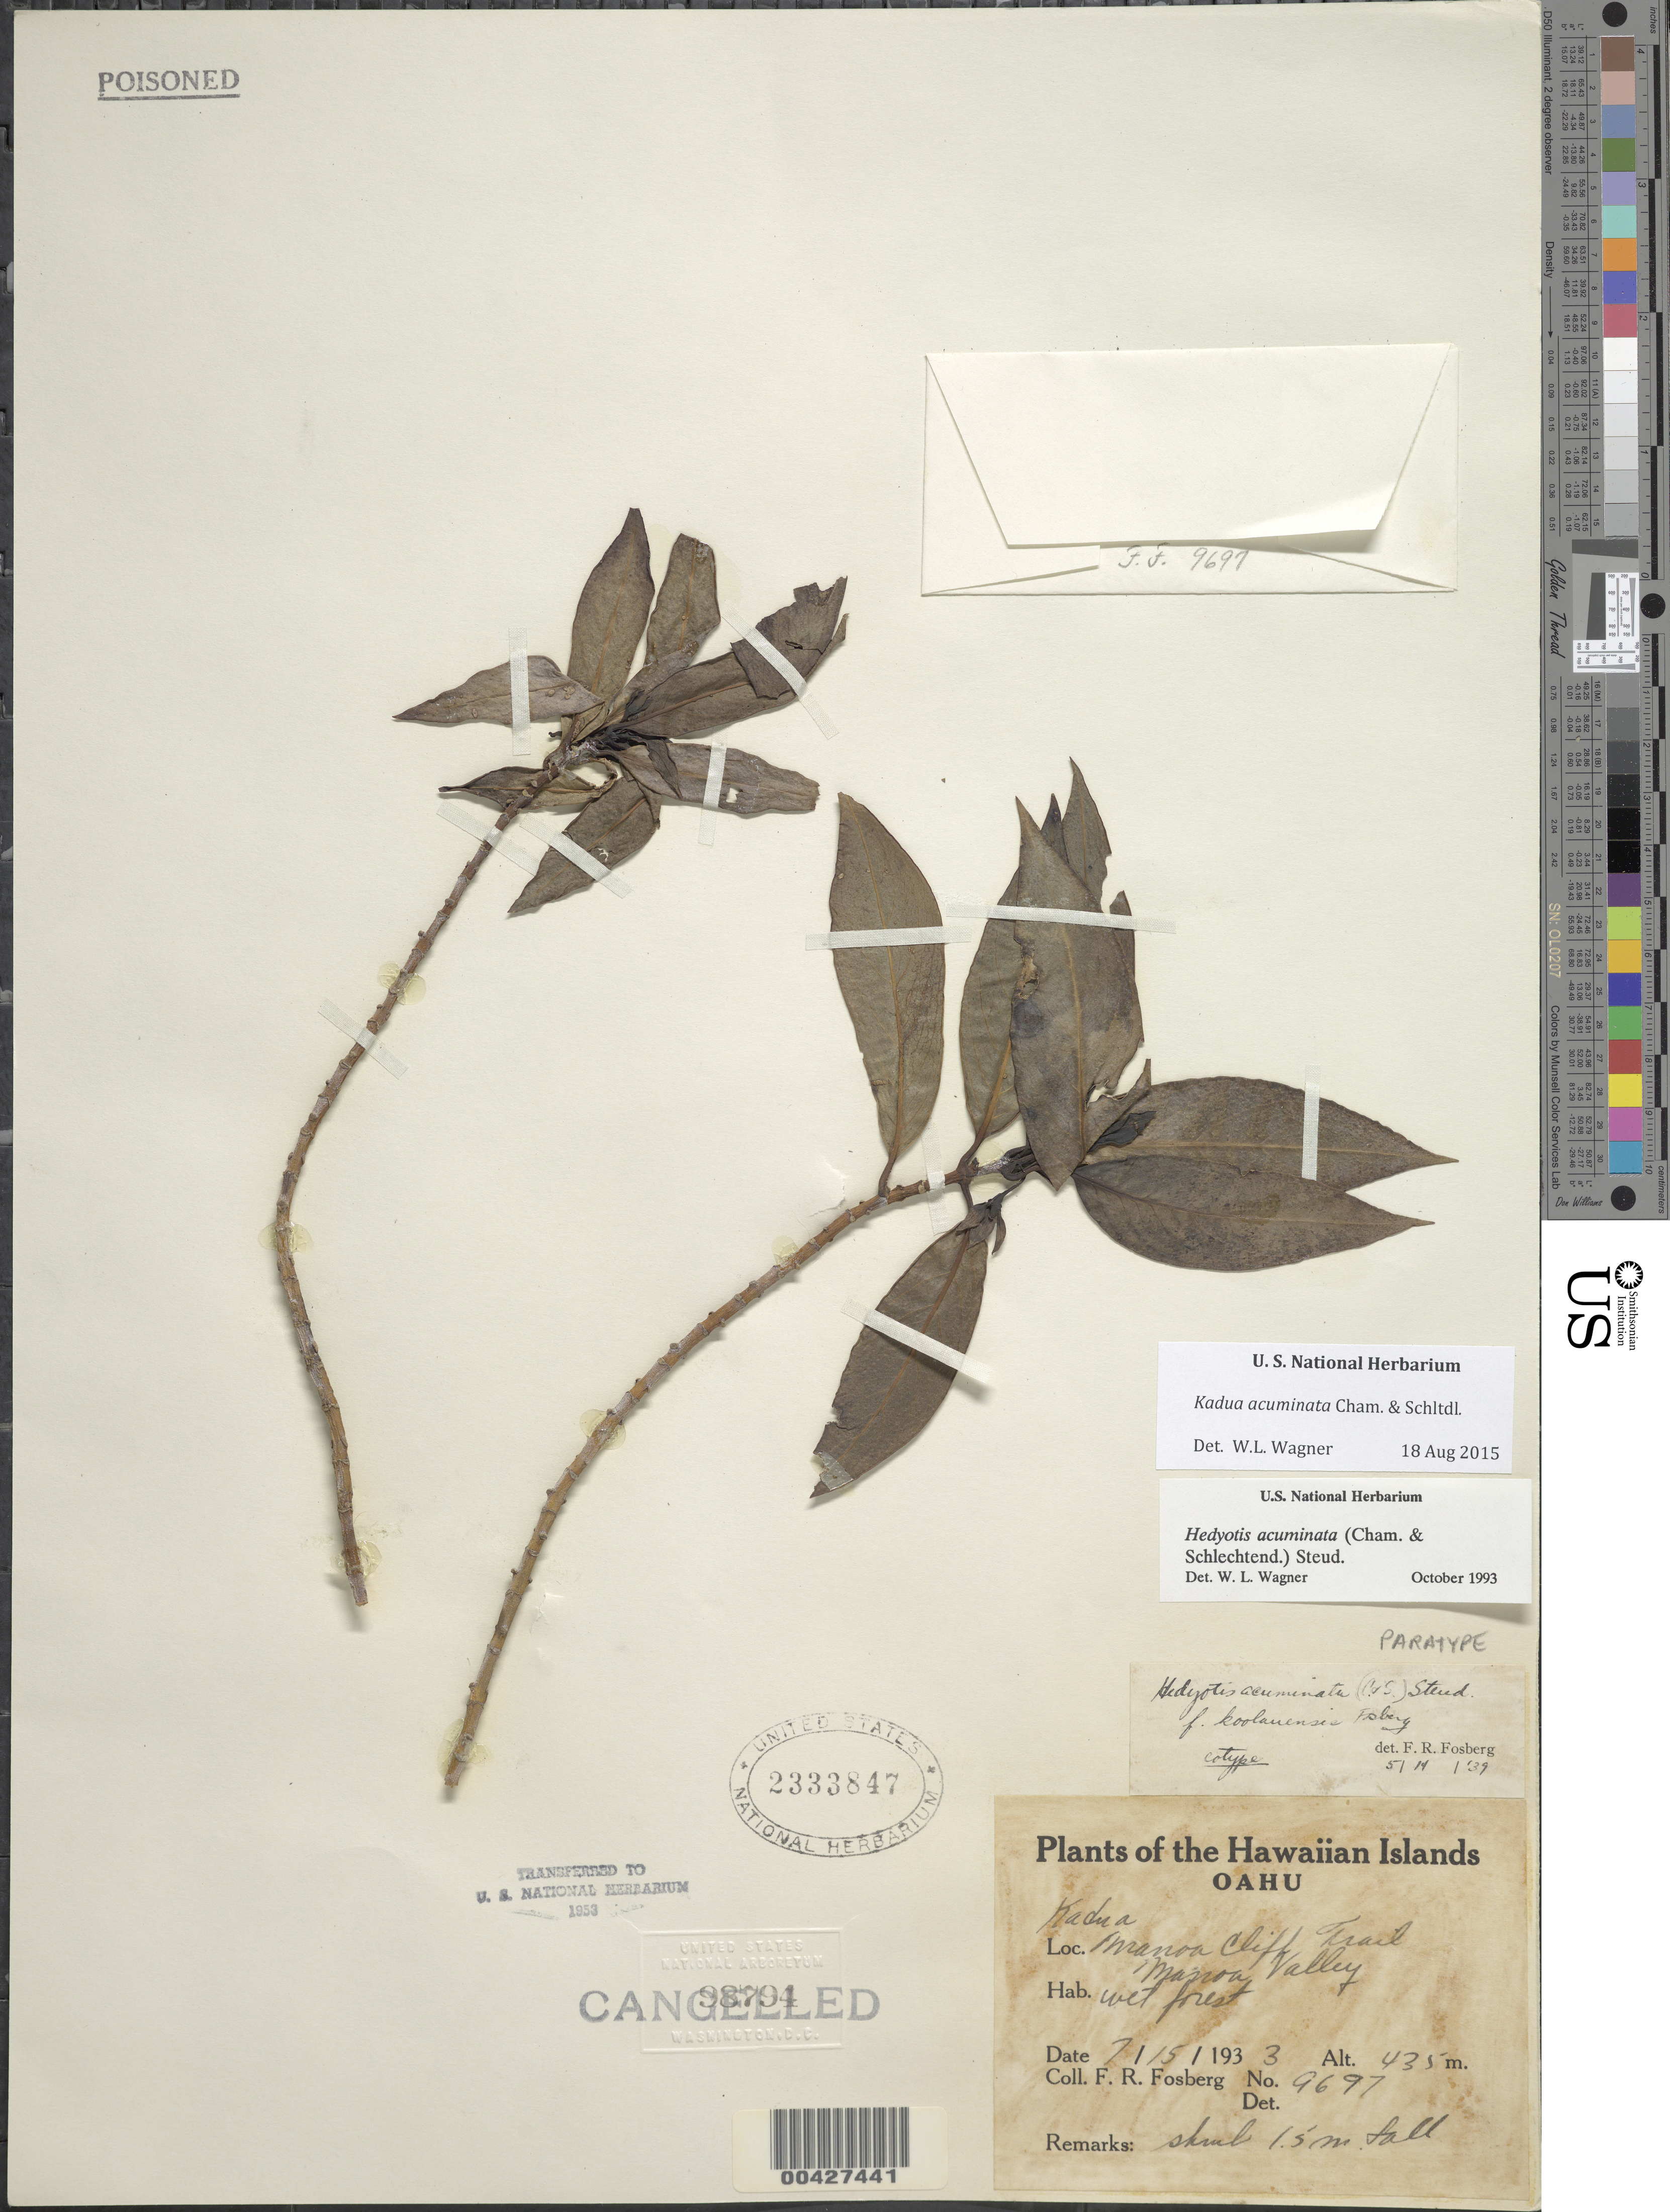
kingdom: Plantae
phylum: Tracheophyta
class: Magnoliopsida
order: Gentianales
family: Rubiaceae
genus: Kadua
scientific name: Kadua acuminata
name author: Cham. & Schltdl.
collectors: F. R. Fosberg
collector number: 9697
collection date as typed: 15 Jul 1933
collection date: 1933-07-15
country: United States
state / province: Hawaii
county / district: Honolulu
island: Oahu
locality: Manoa Cliff Trail, Manoa Valley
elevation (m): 435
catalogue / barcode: US 2333847